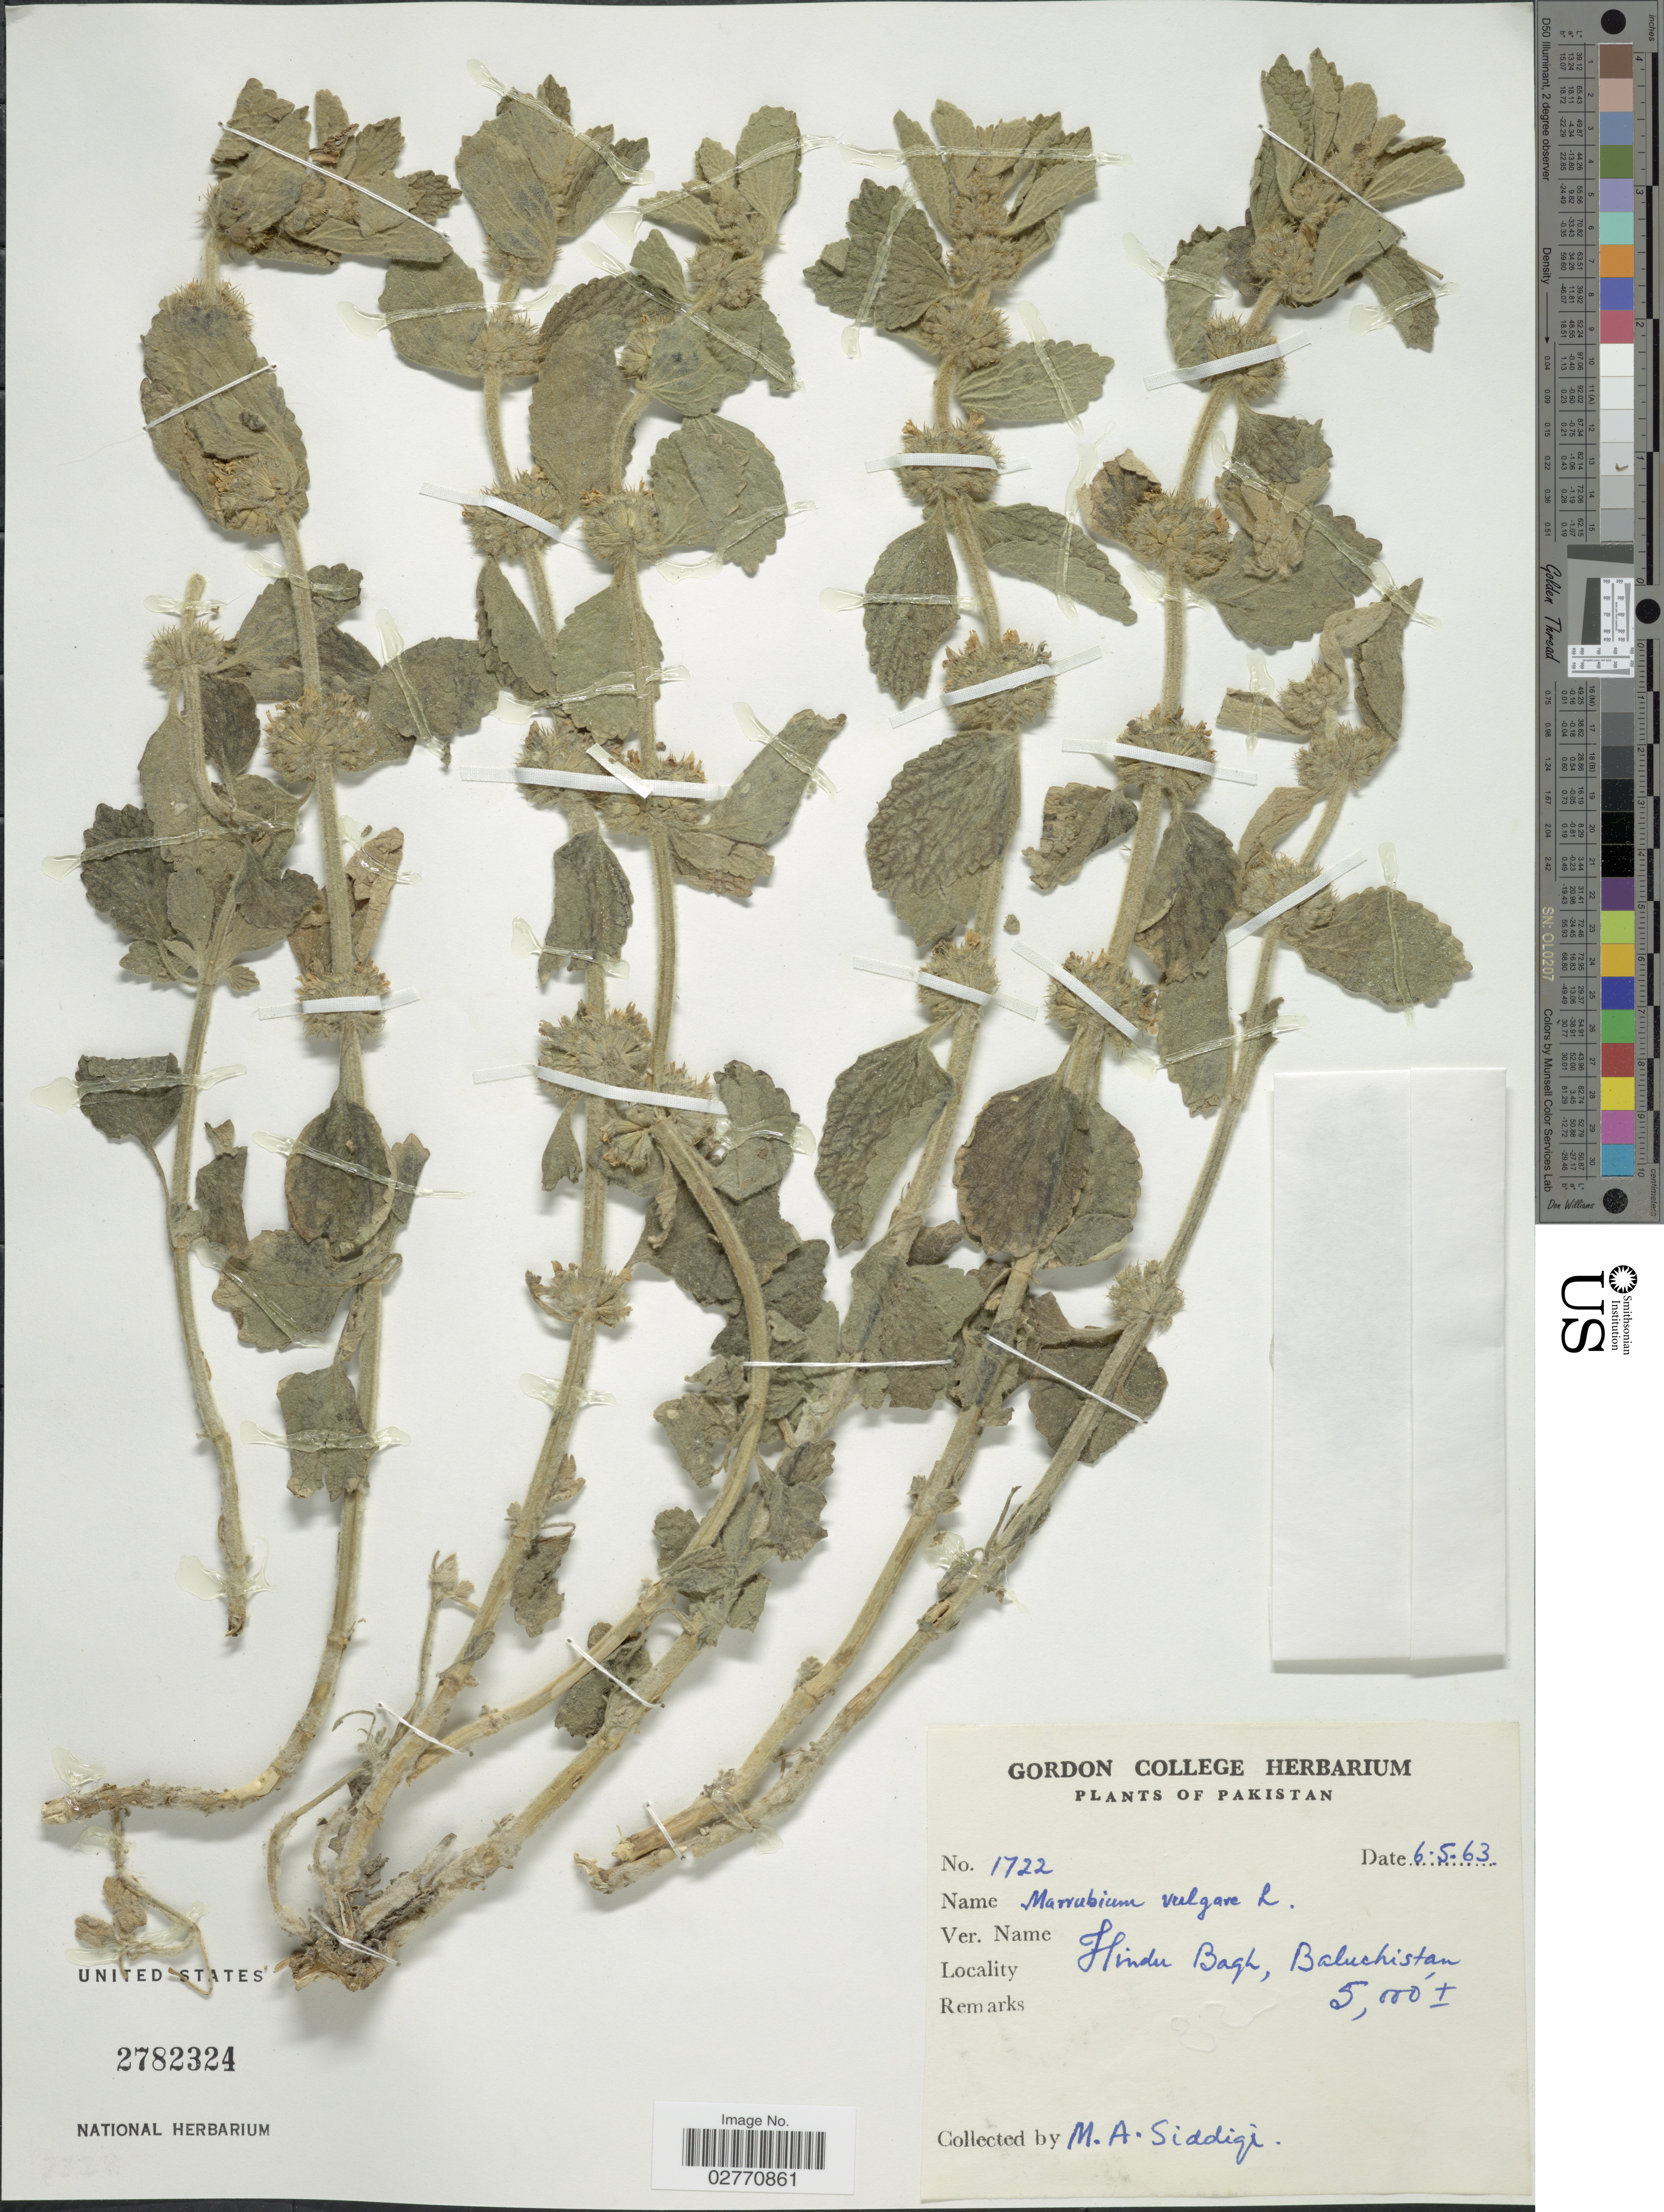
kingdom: Plantae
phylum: Tracheophyta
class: Magnoliopsida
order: Lamiales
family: Lamiaceae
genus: Marrubium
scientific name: Marrubium vulgare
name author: L.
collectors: M. Siddiqi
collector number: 1722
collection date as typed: Transcribed d/m/y: 6/5/63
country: Pakistan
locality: Hindu Bagh, Baluchistan.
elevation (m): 1524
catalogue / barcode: US 2782324